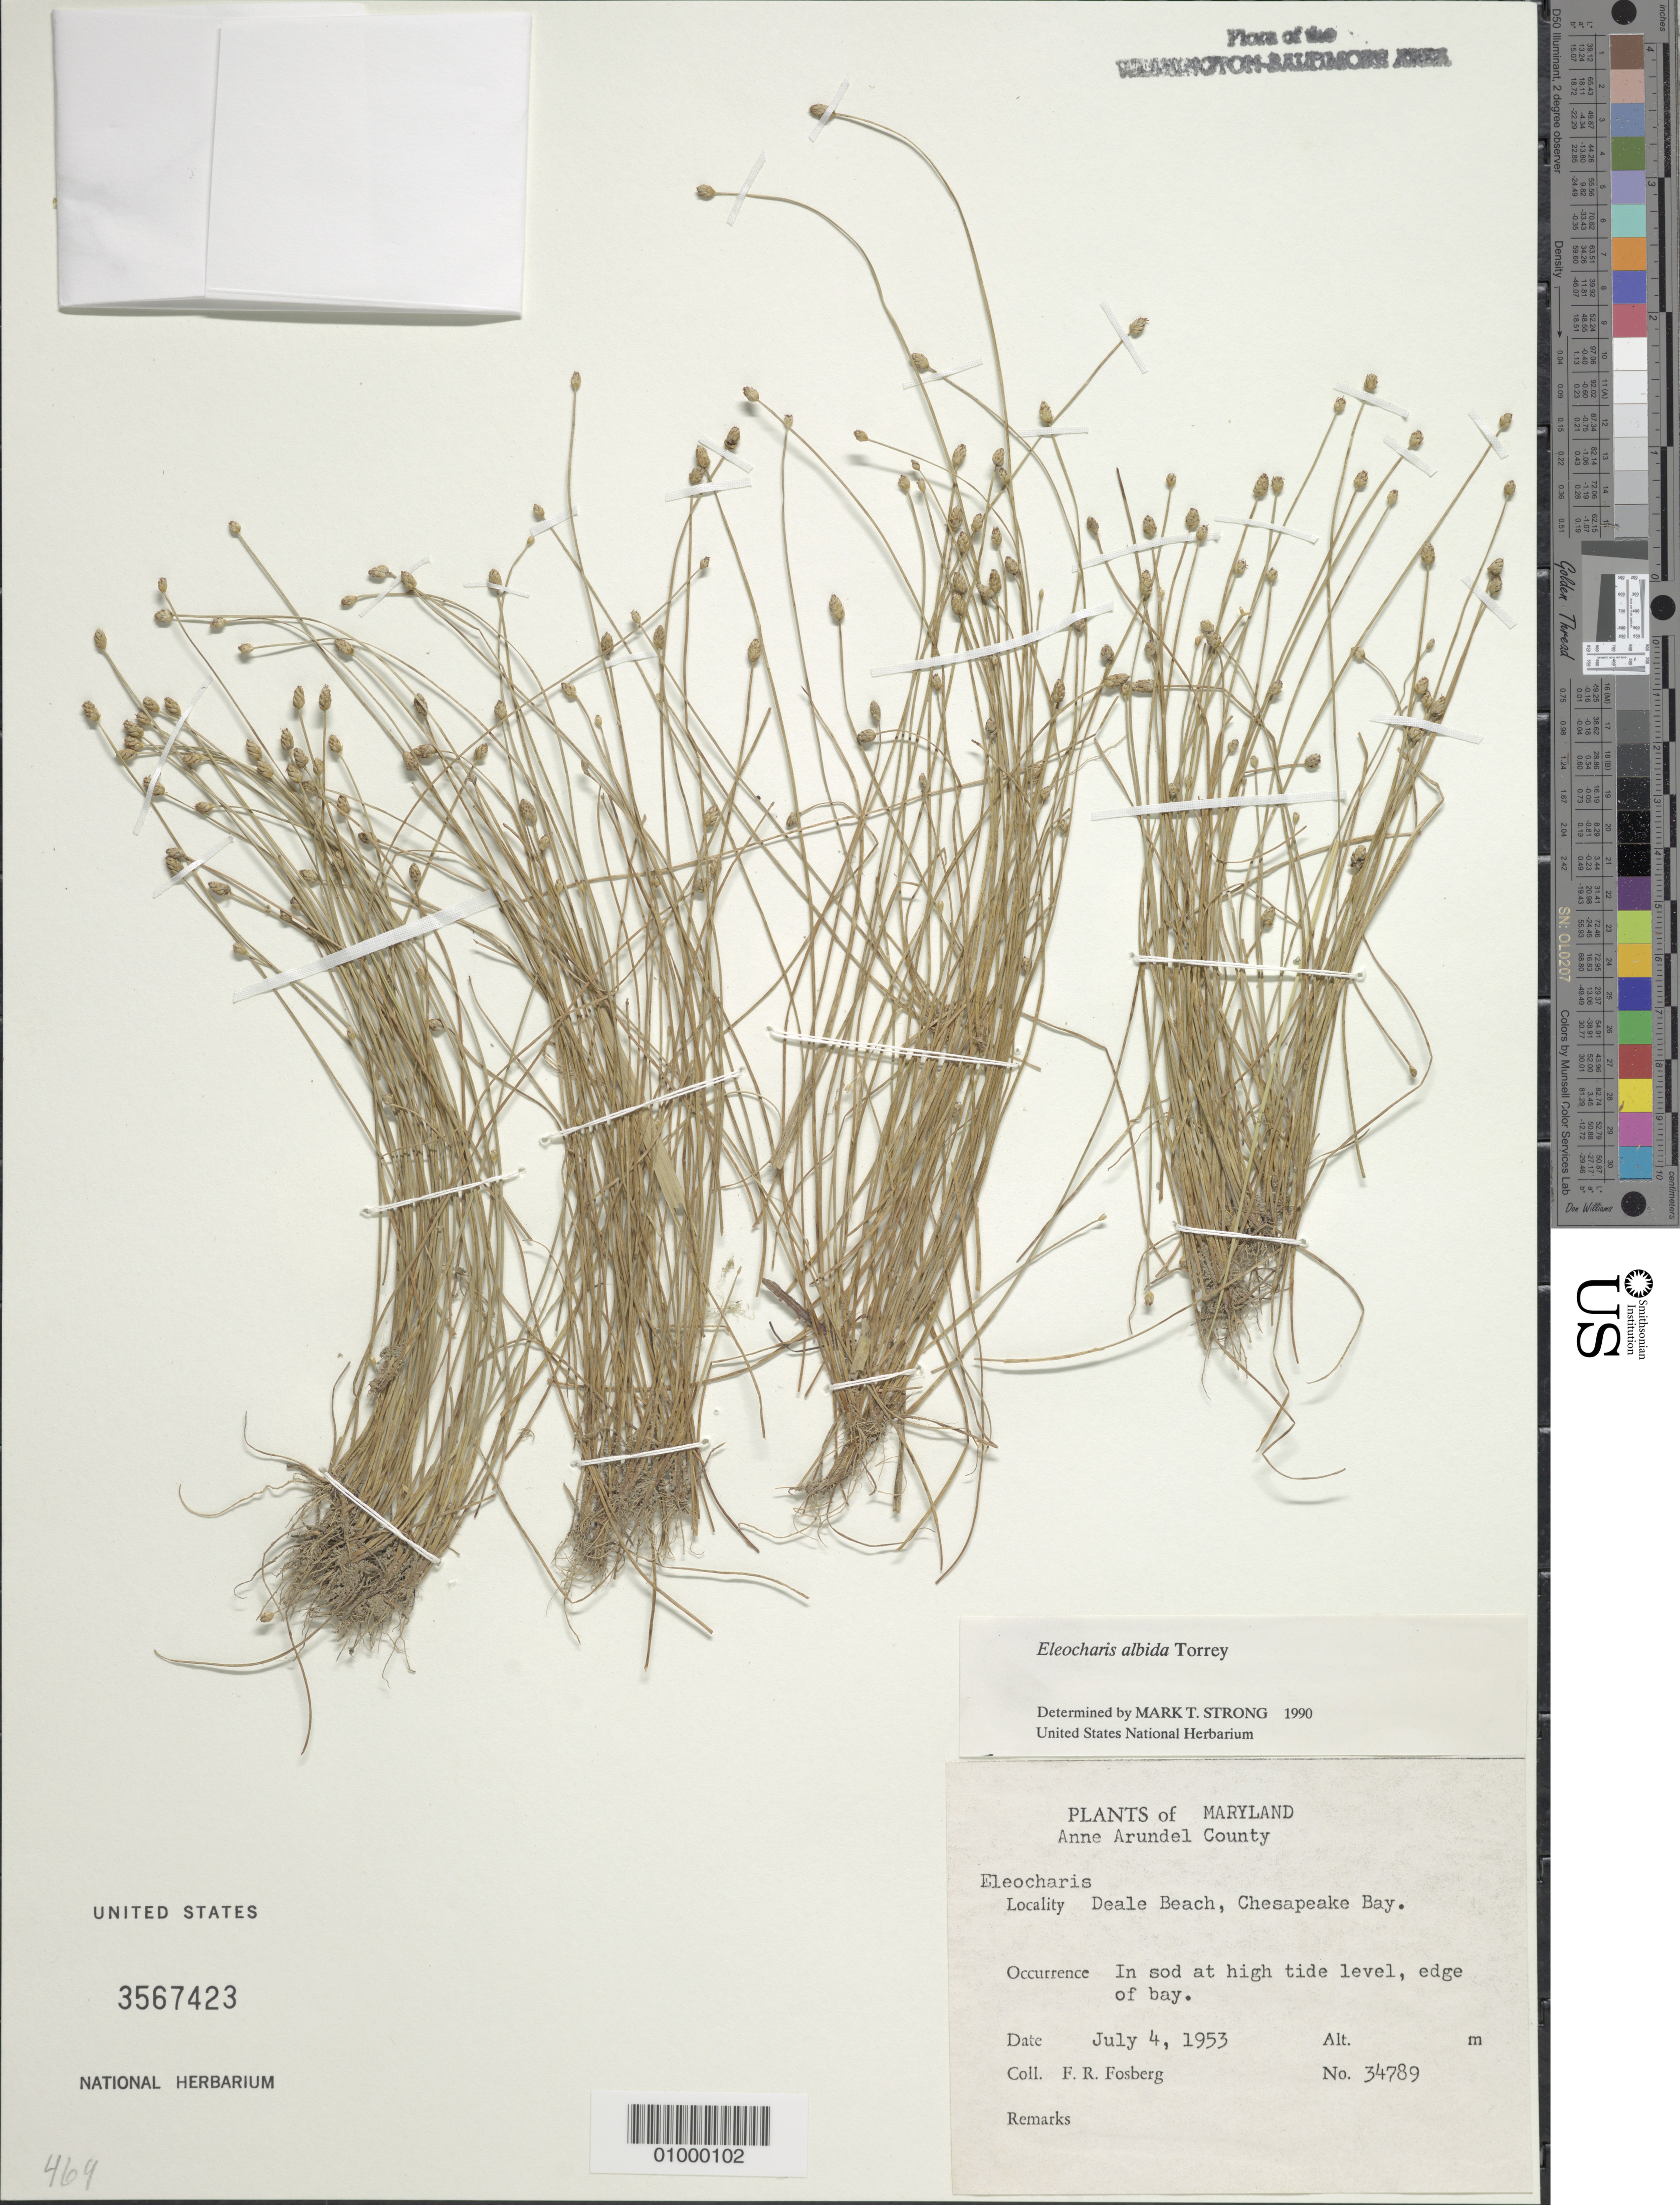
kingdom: Plantae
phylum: Tracheophyta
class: Liliopsida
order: Poales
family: Cyperaceae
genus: Eleocharis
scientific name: Eleocharis albida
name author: Torr.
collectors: F. R. Fosberg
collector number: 34789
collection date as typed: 04 Jul 1953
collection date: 1953-07-04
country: United States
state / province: Maryland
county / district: Anne Arundel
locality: Deale Beach, Chesapeake Bay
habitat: in sod at high tide level, edge of bay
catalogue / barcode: US 3567423